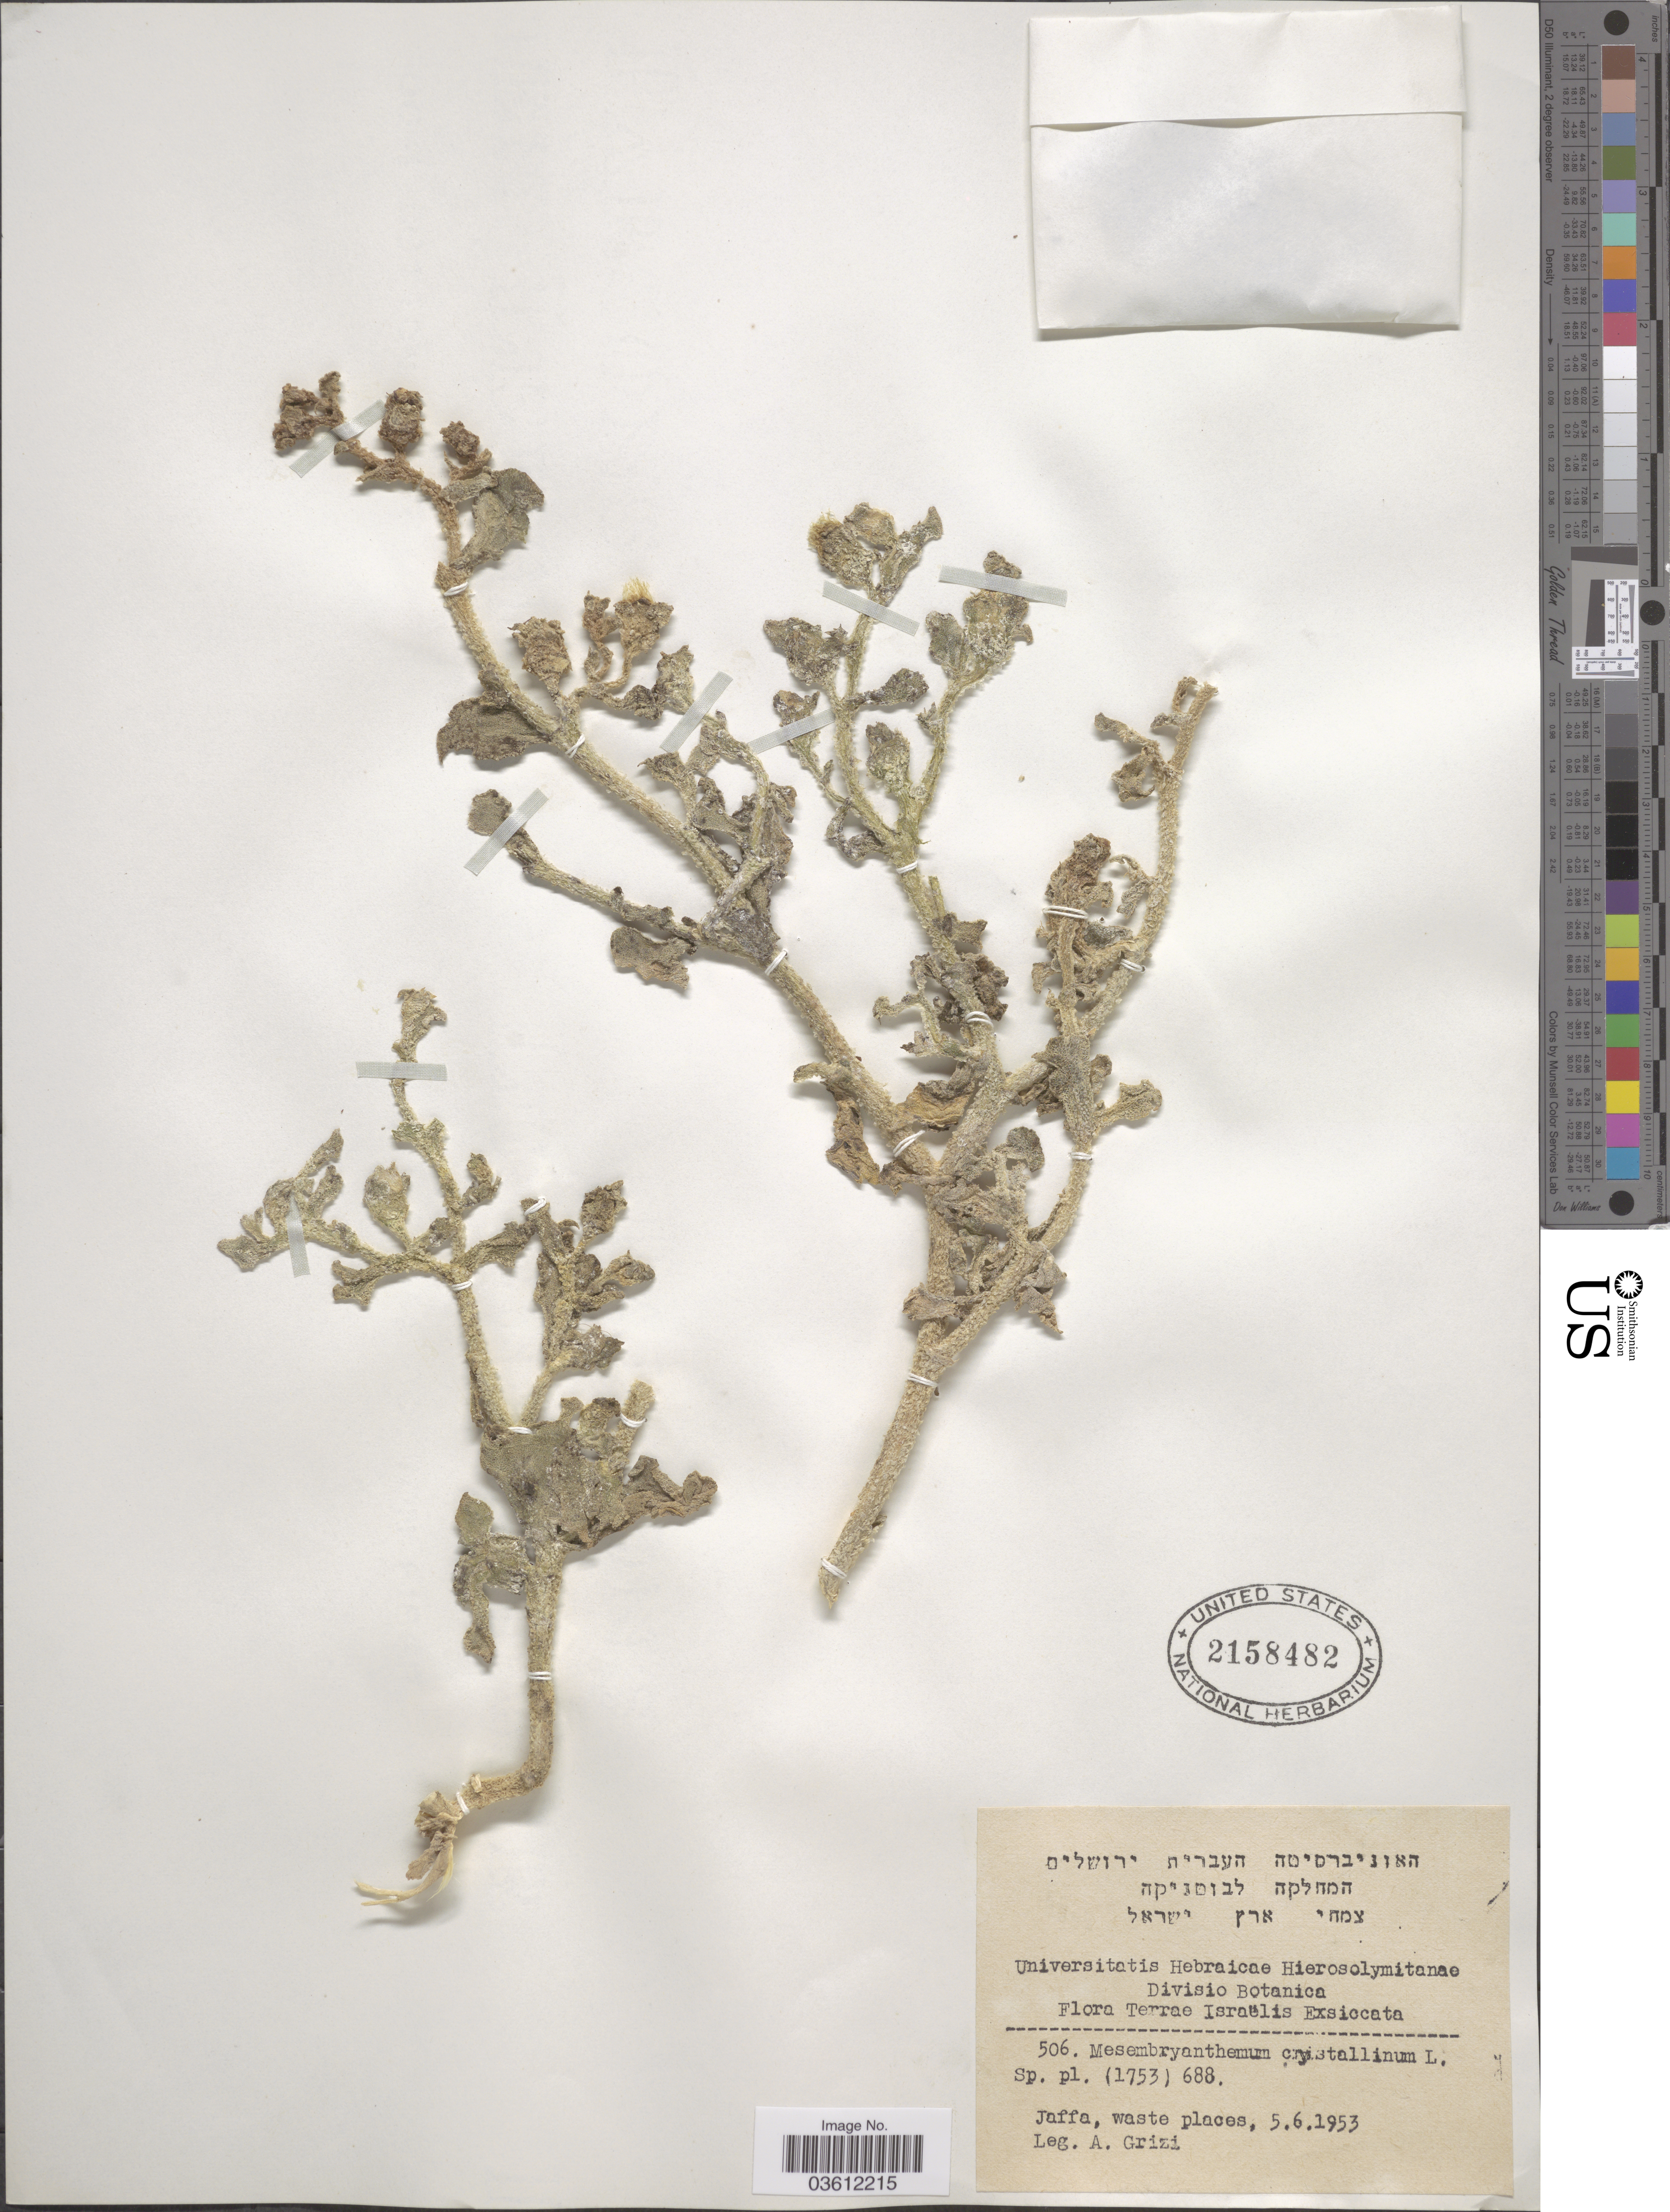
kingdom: Plantae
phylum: Tracheophyta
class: Magnoliopsida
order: Caryophyllales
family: Aizoaceae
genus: Mesembryanthemum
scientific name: Mesembryanthemum crystallinum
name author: L.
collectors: A. Grizi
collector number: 506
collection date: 1953-06-05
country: Israel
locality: Jaffa.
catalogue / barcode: US 2158482